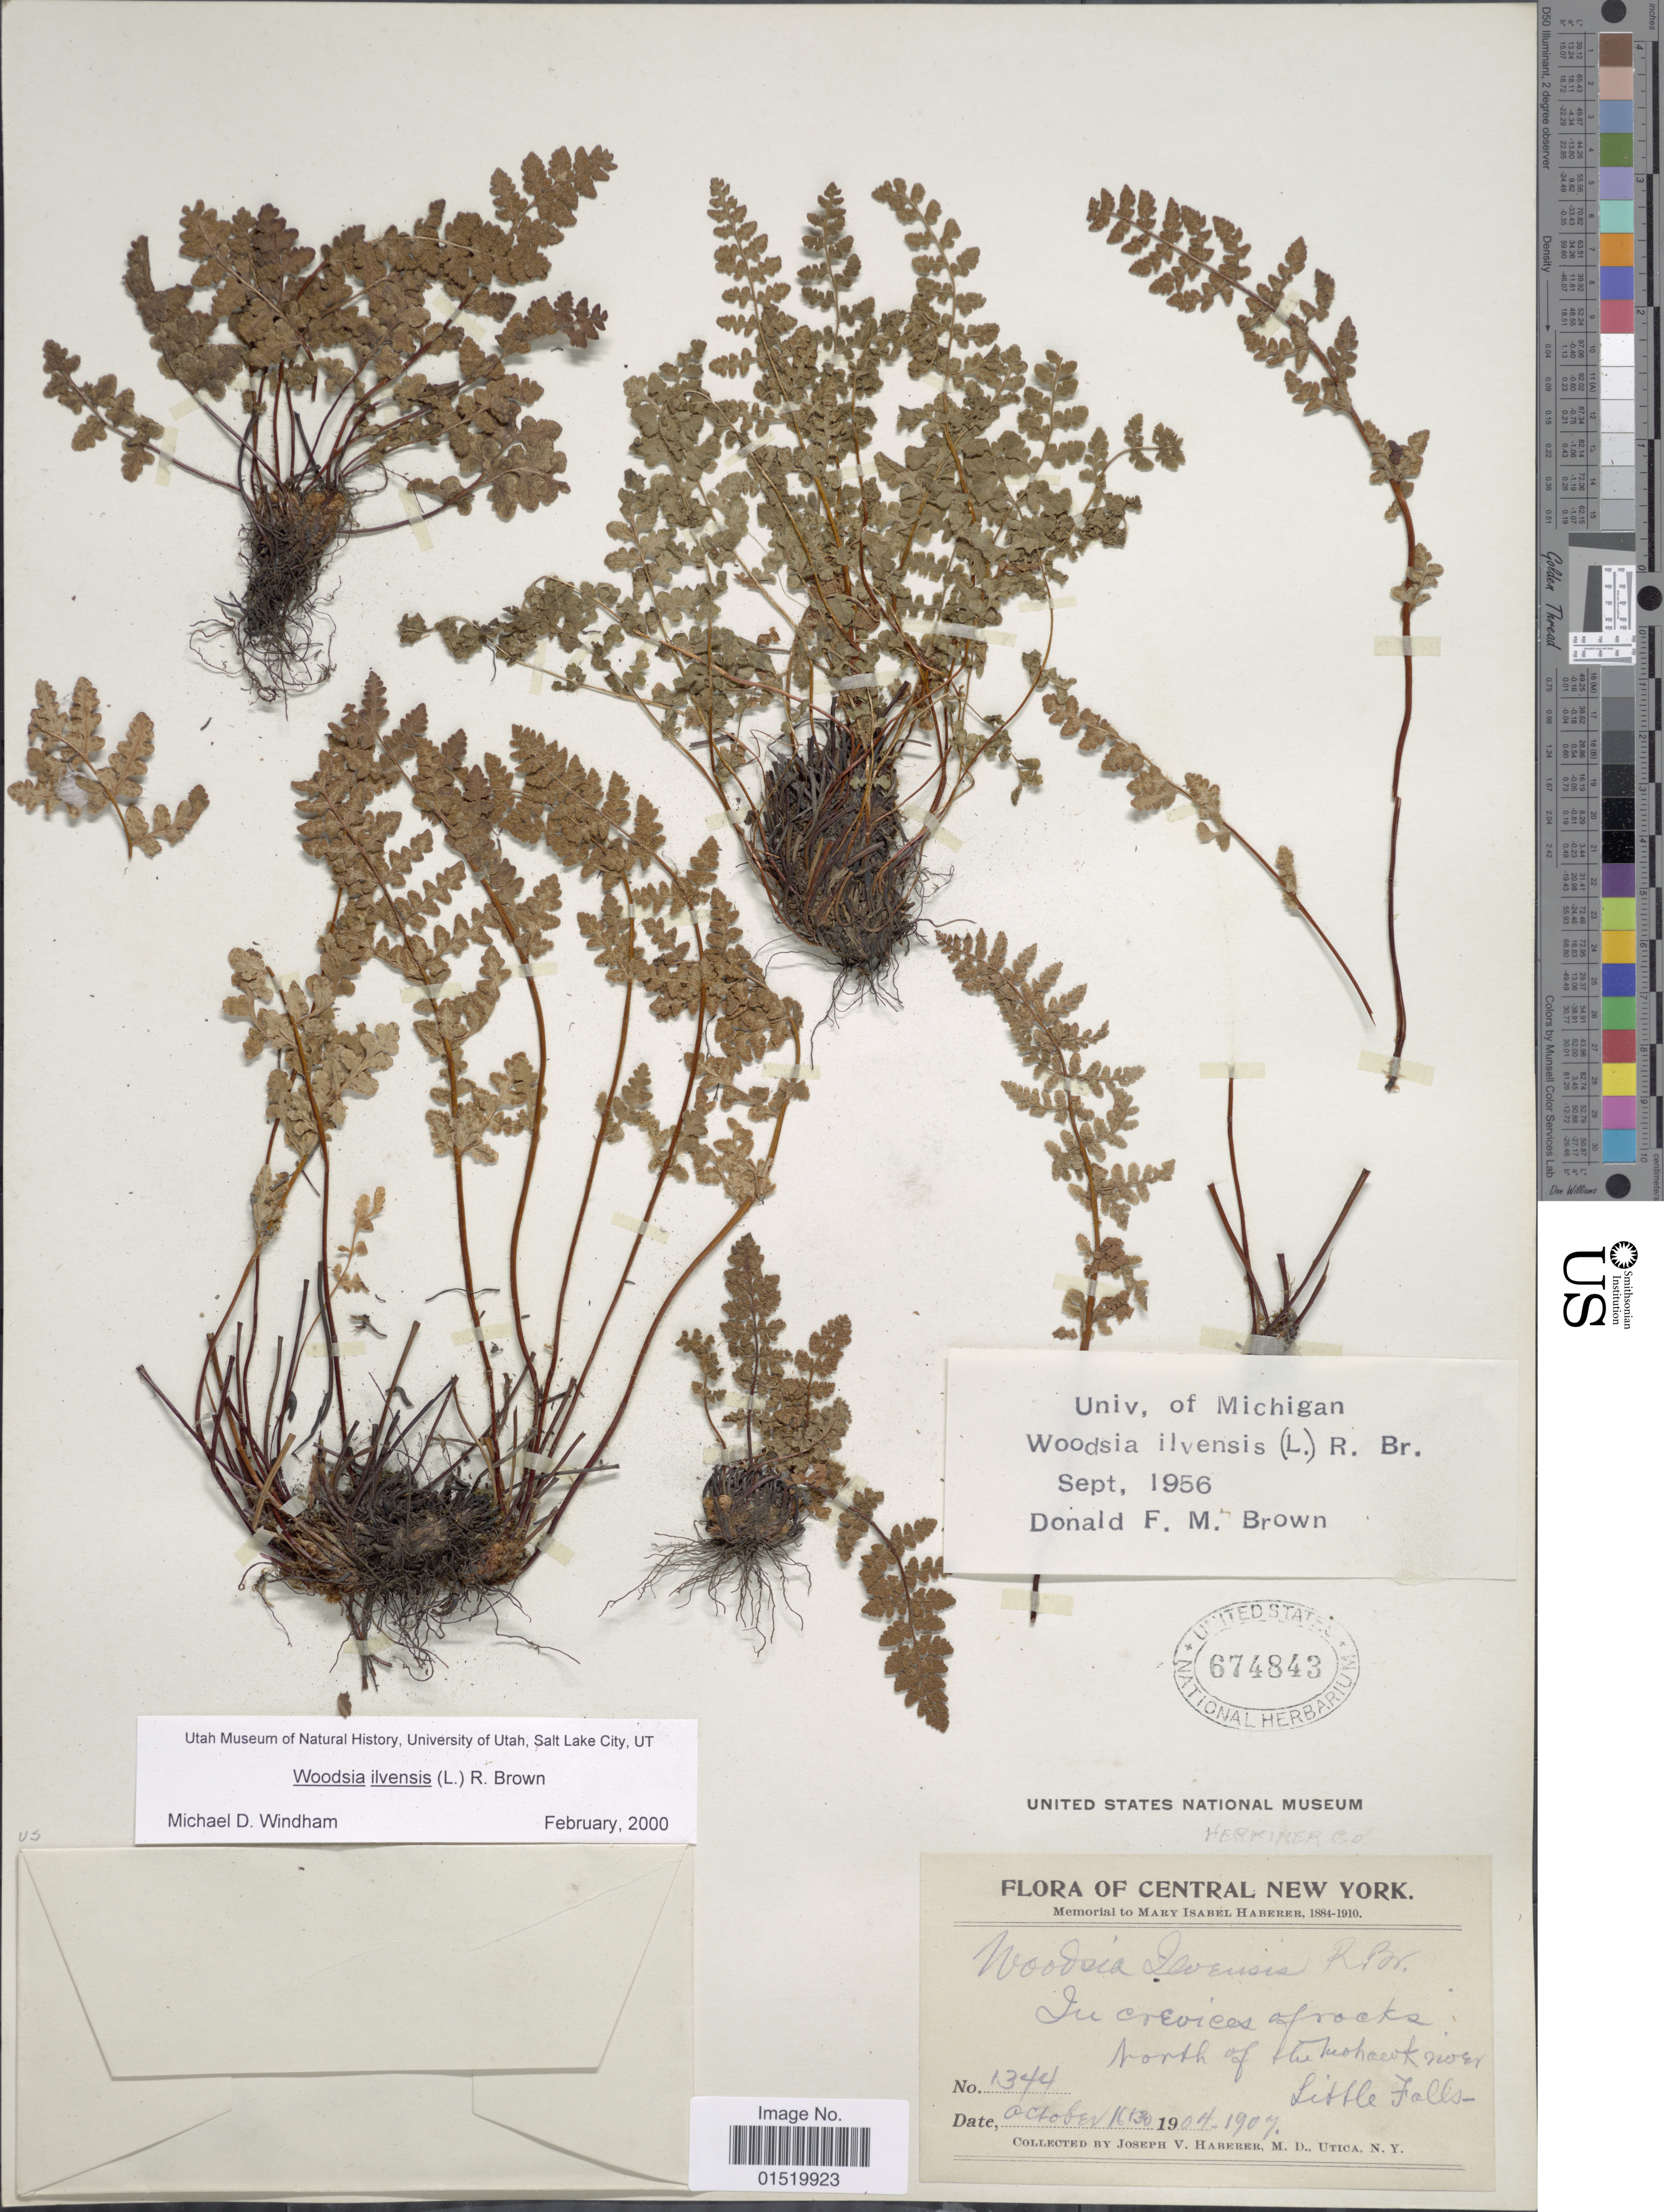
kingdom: Plantae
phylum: Tracheophyta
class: Polypodiopsida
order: Polypodiales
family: Woodsiaceae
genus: Woodsia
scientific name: Woodsia ilvensis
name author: (L.) R. Br.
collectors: J. V. Haberer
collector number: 1344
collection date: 1904-10-16/1904-10-30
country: United States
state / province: New York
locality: Central New York, In crevices of rocks North of the Mohawk River near Little Falls.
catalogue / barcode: US 674843